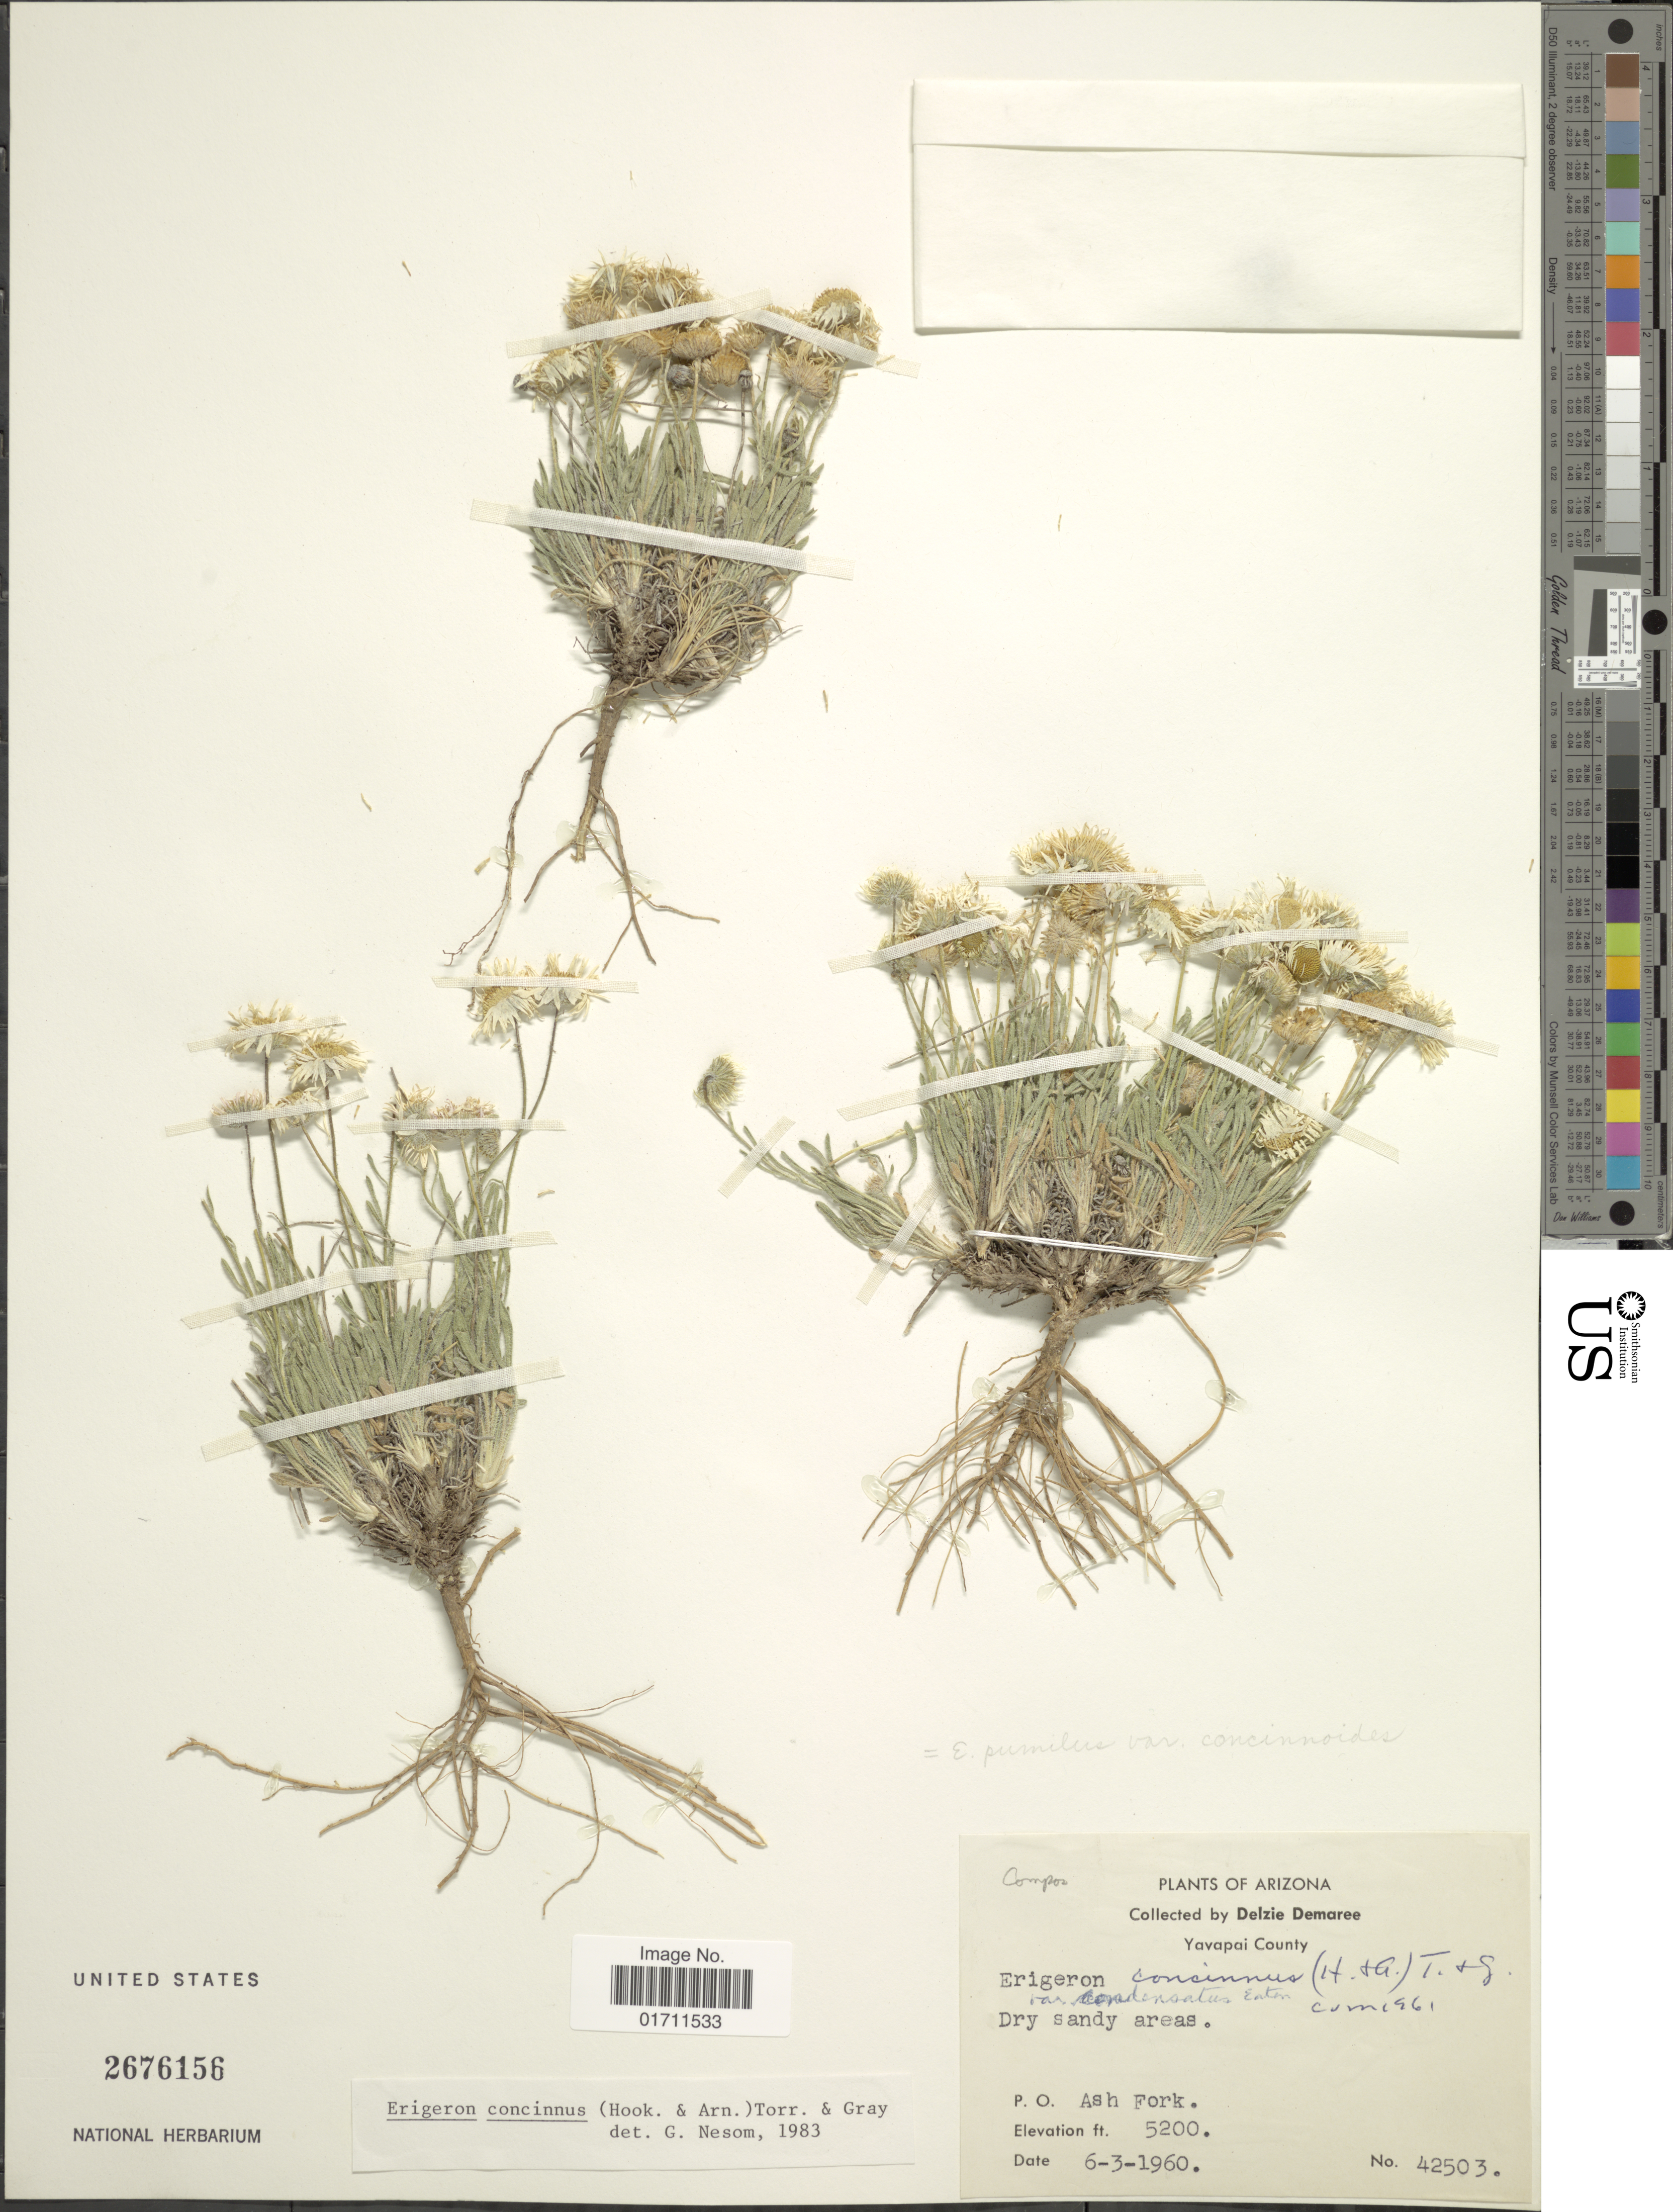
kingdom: Plantae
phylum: Tracheophyta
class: Magnoliopsida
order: Asterales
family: Asteraceae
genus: Erigeron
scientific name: Erigeron concinnus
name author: (Hook. & Arn.) Torr. & A. Gray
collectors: D. Demaree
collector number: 42503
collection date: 1960-06-03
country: United States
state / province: Arizona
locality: Yavapai County, Dry sandy areas. P.O. Ash Fork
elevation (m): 1585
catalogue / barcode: US 2676156